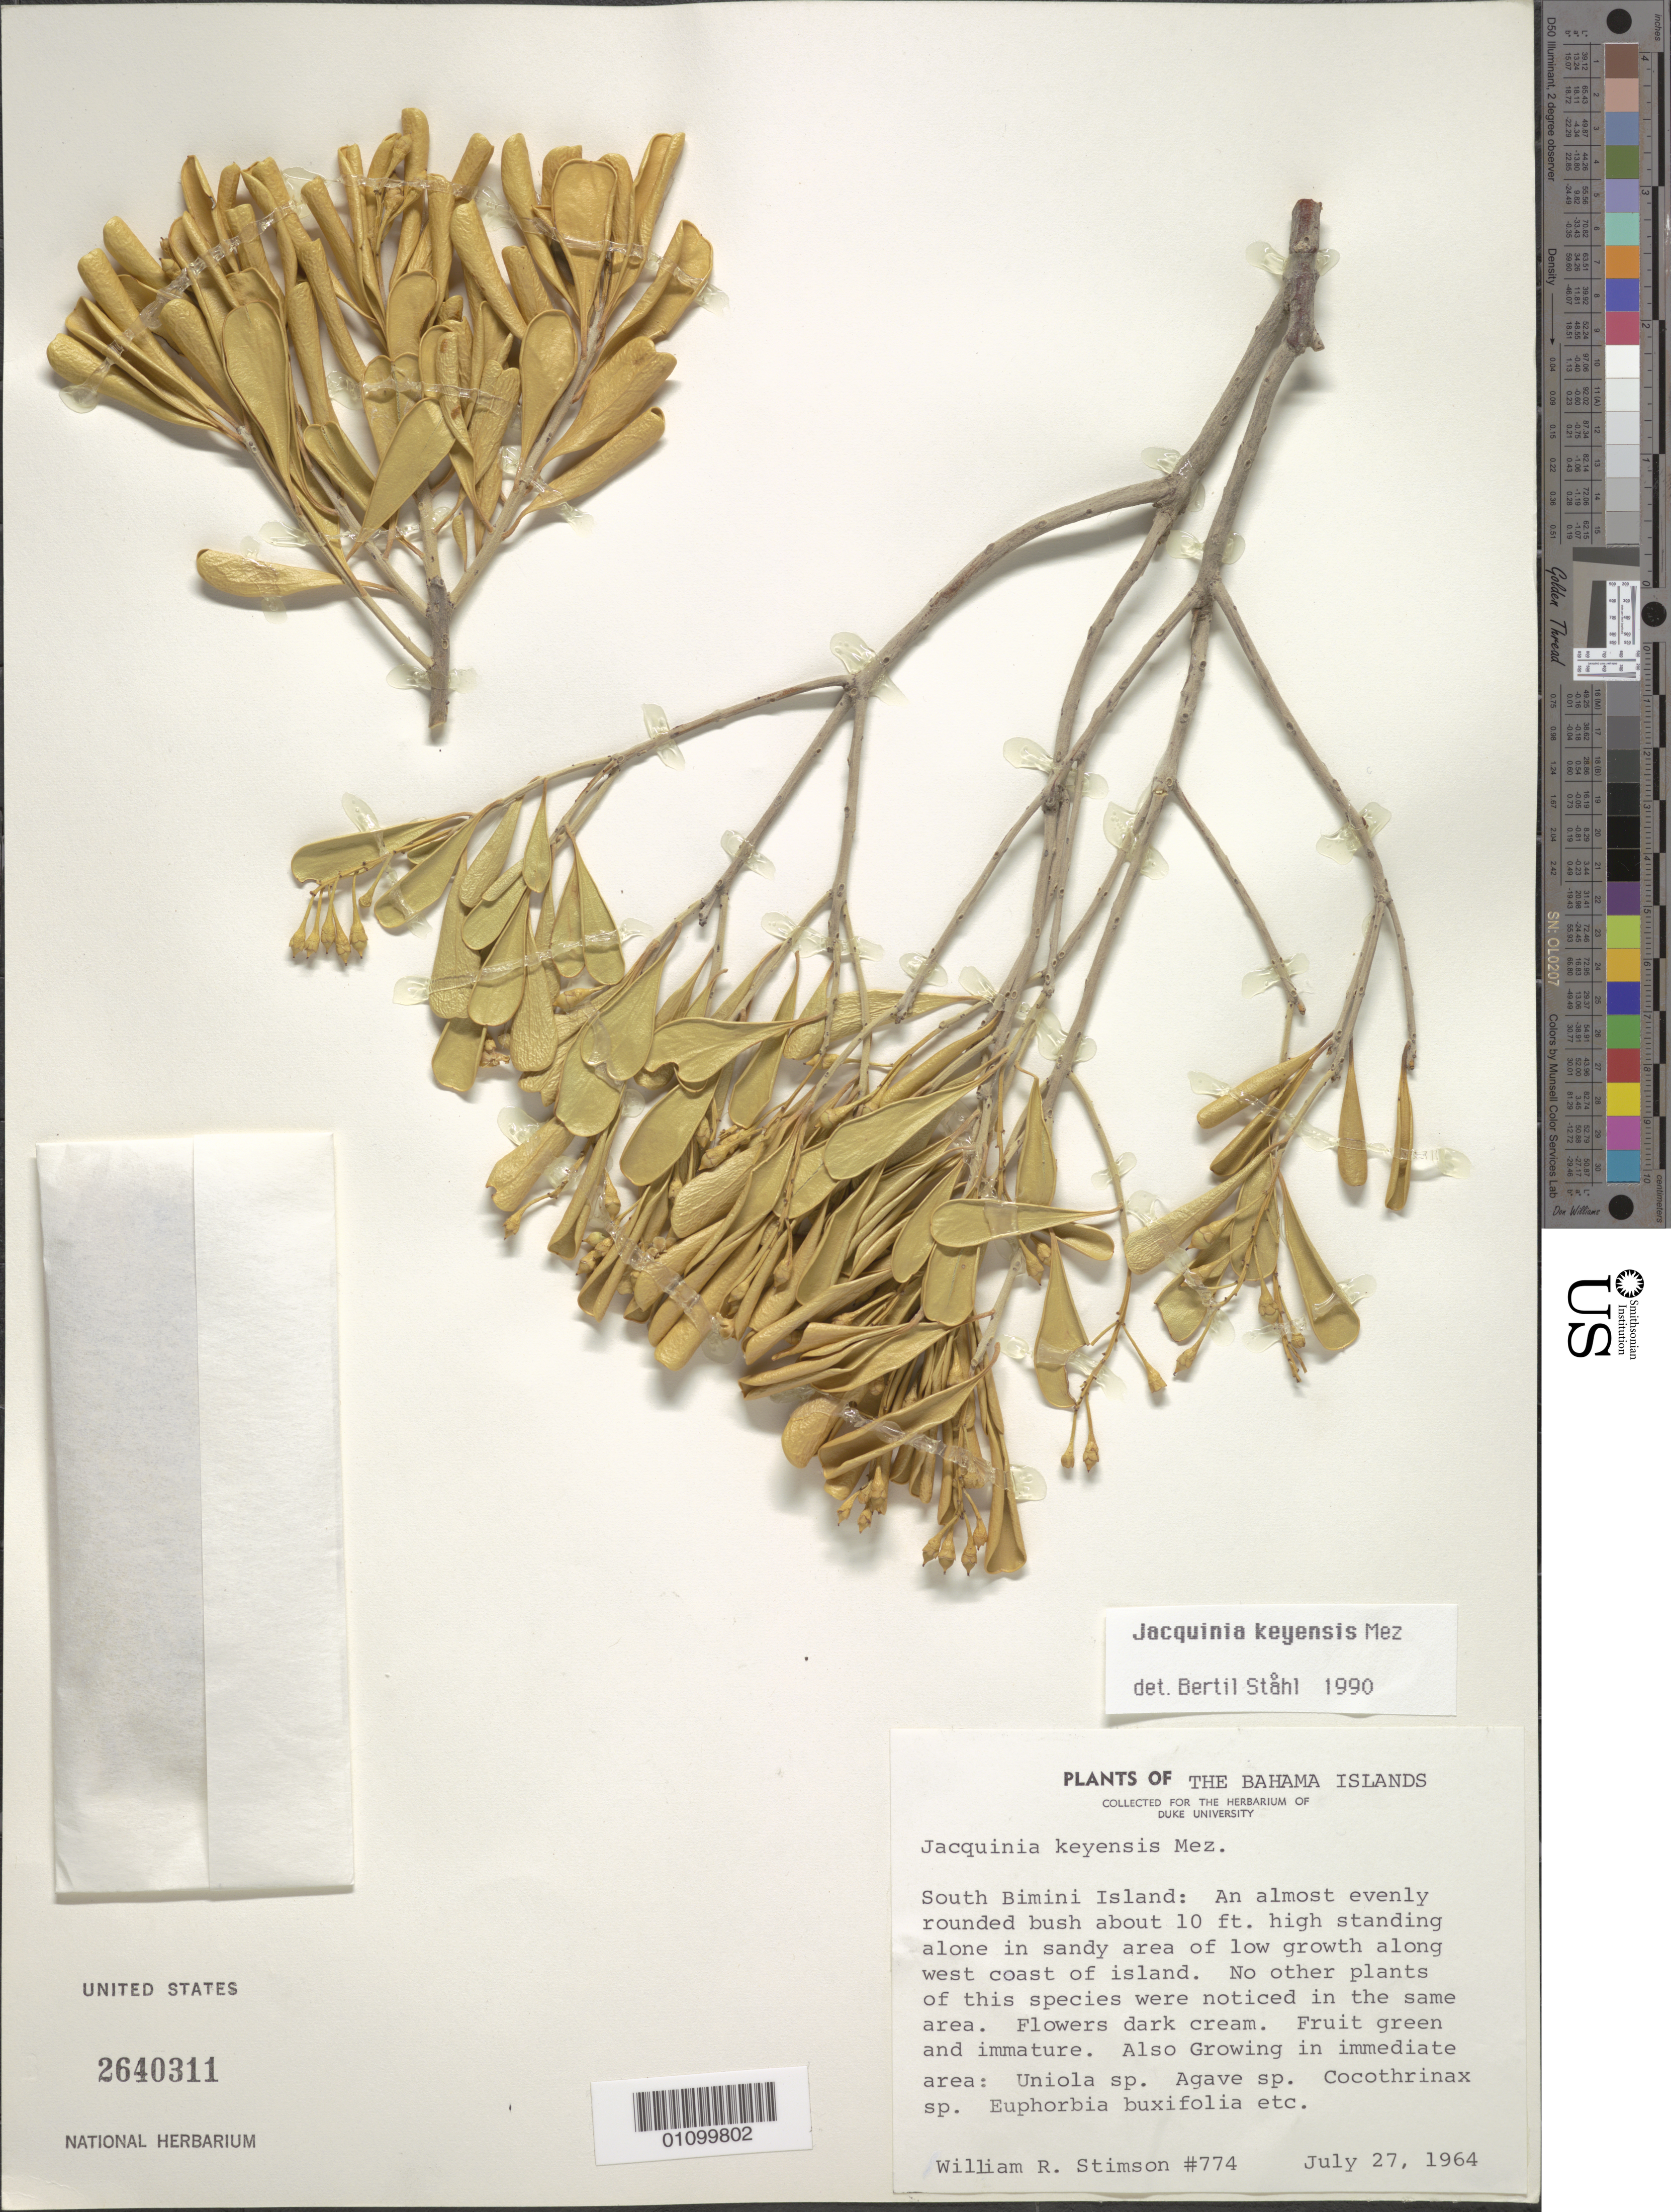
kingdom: Plantae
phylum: Tracheophyta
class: Magnoliopsida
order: Ericales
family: Primulaceae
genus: Jacquinia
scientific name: Jacquinia keyensis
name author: Mez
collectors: W. R. Stimson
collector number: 774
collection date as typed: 27 Jul 1964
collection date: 1964-07-27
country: Bahamas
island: South Bimini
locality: High standing alone in sandy area of low growth along W coast of island.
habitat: No other plants of this species were noticed in the same area.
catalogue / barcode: US 2640311